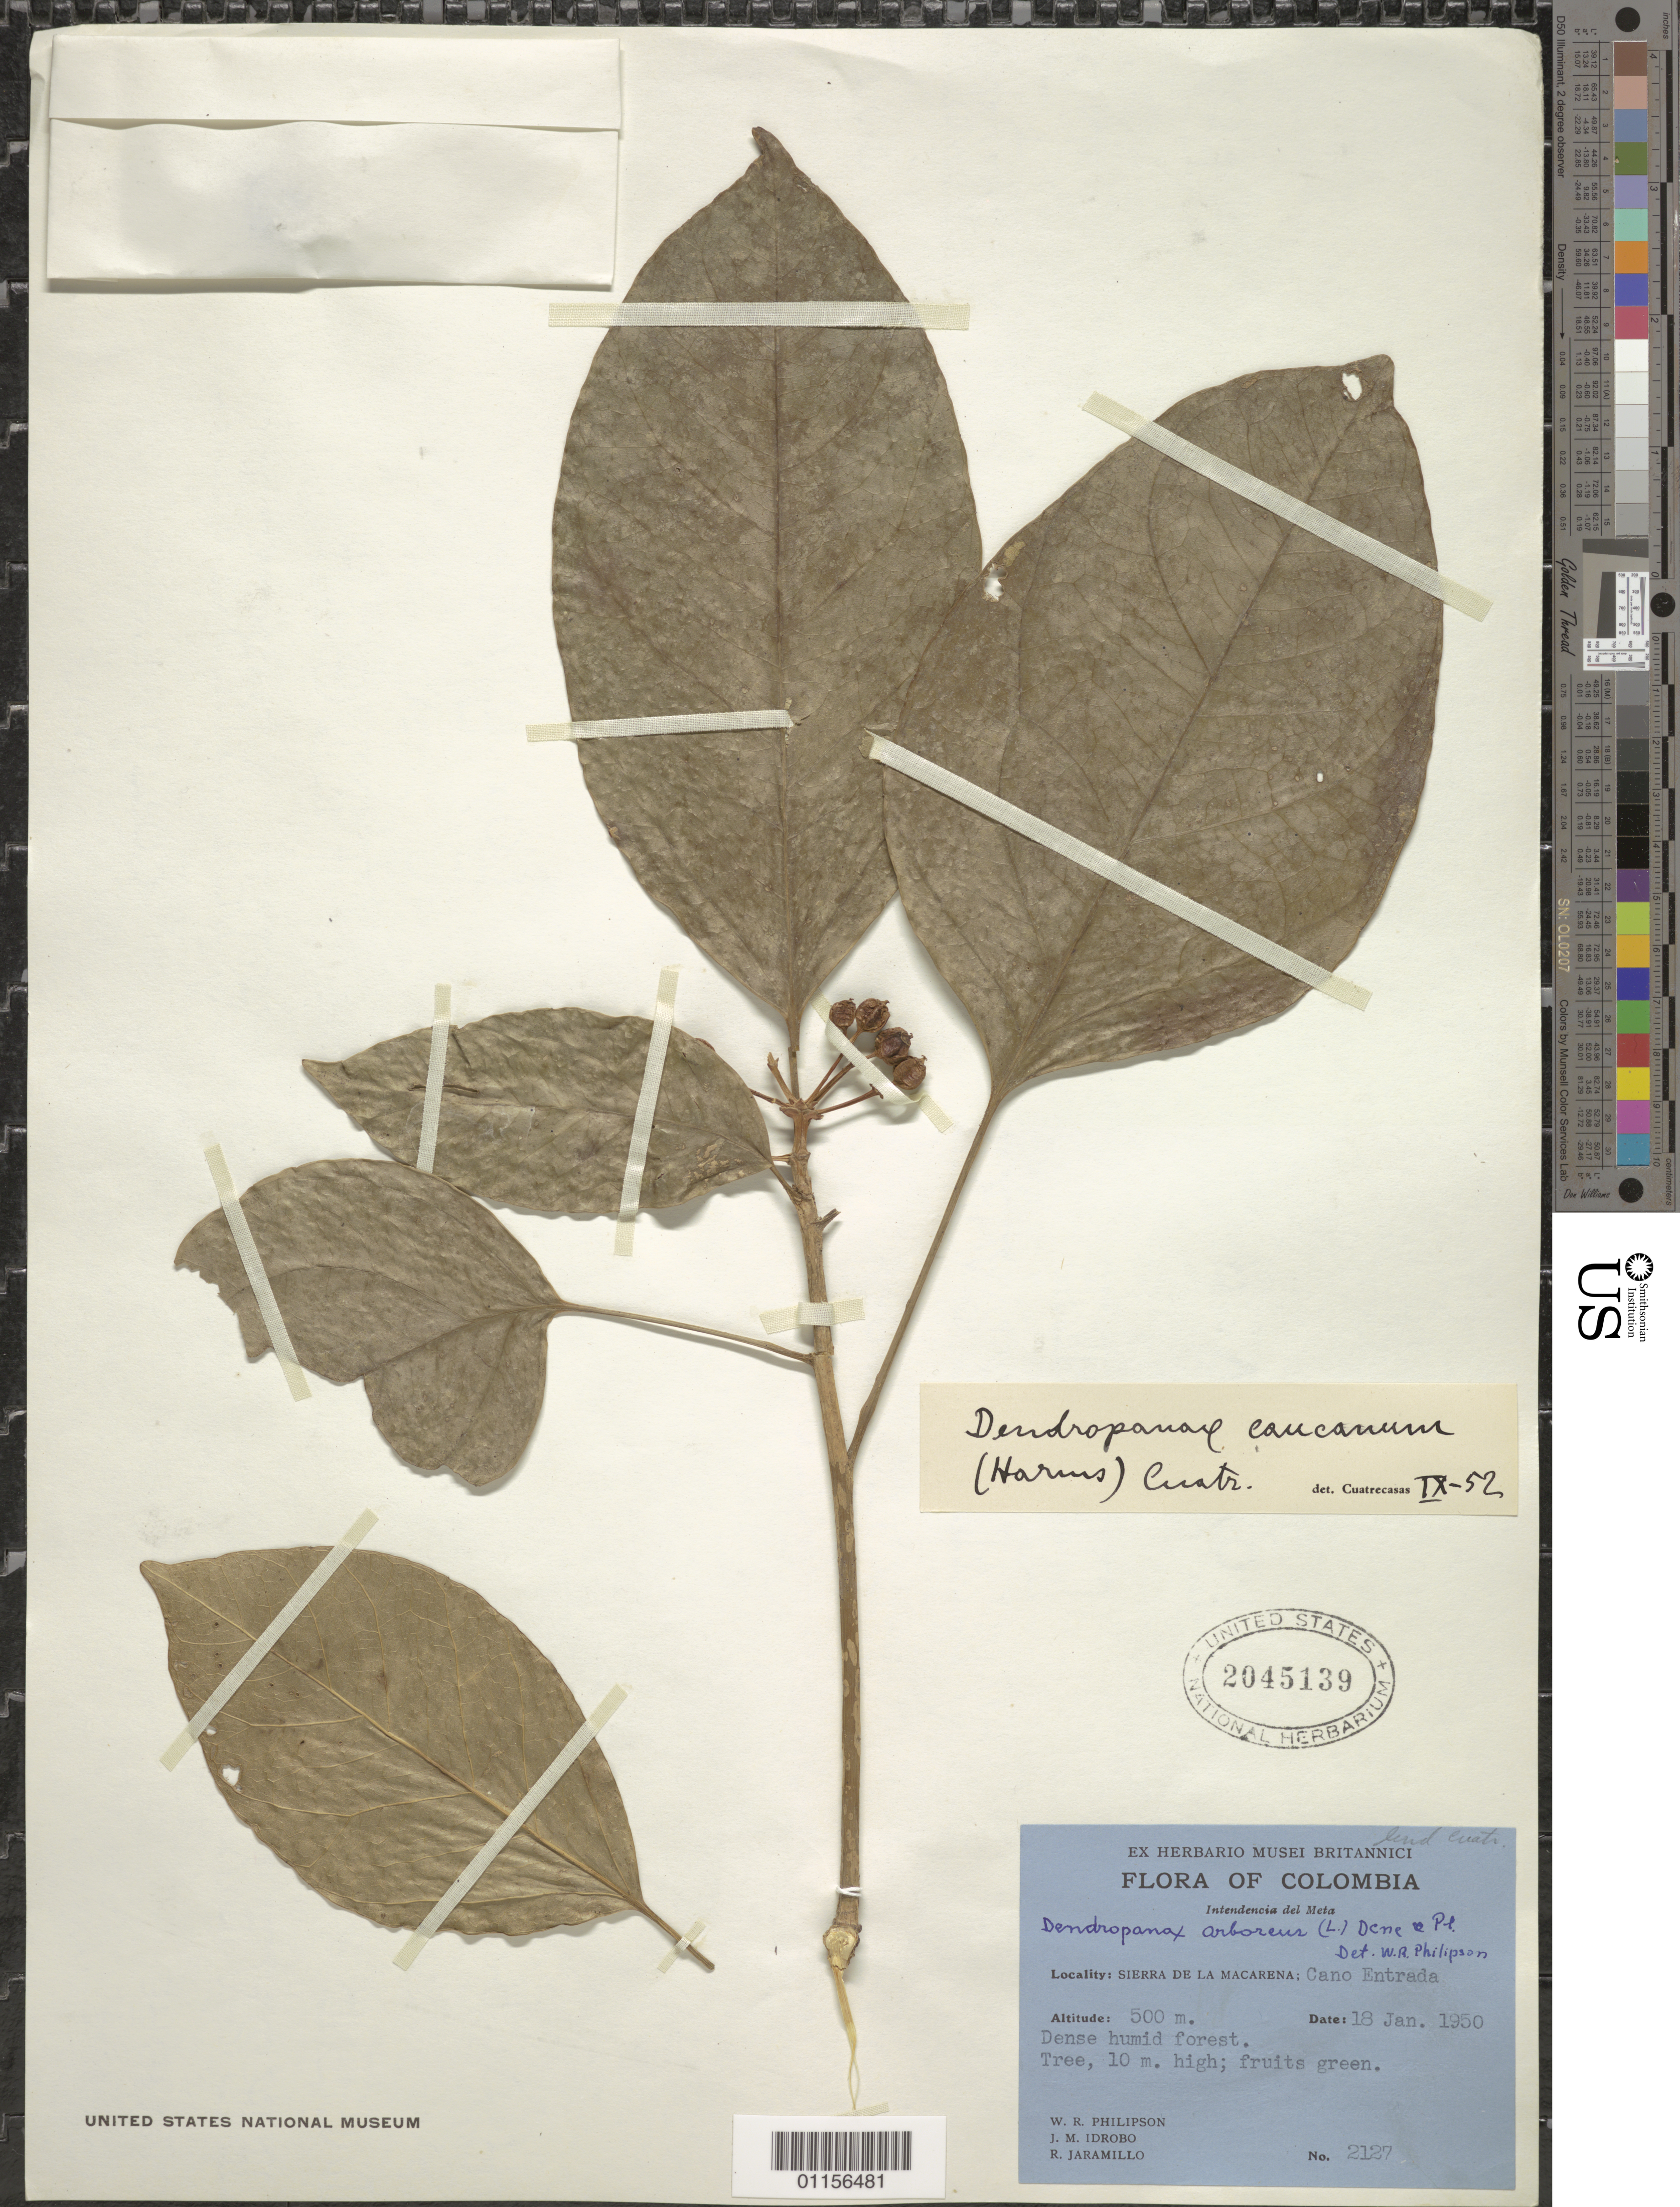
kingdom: Plantae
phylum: Tracheophyta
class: Magnoliopsida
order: Apiales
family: Araliaceae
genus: Dendropanax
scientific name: Dendropanax caucanus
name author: (Harms) Harms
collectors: W. R. Philipson, J. M. Idrobo & R. Jaramillo M.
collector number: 2127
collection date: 1950-01-18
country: Colombia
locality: Sierra de la Macarena; Cano Entrada.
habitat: Tree, in dense humid forest.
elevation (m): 500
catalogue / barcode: US 2045139